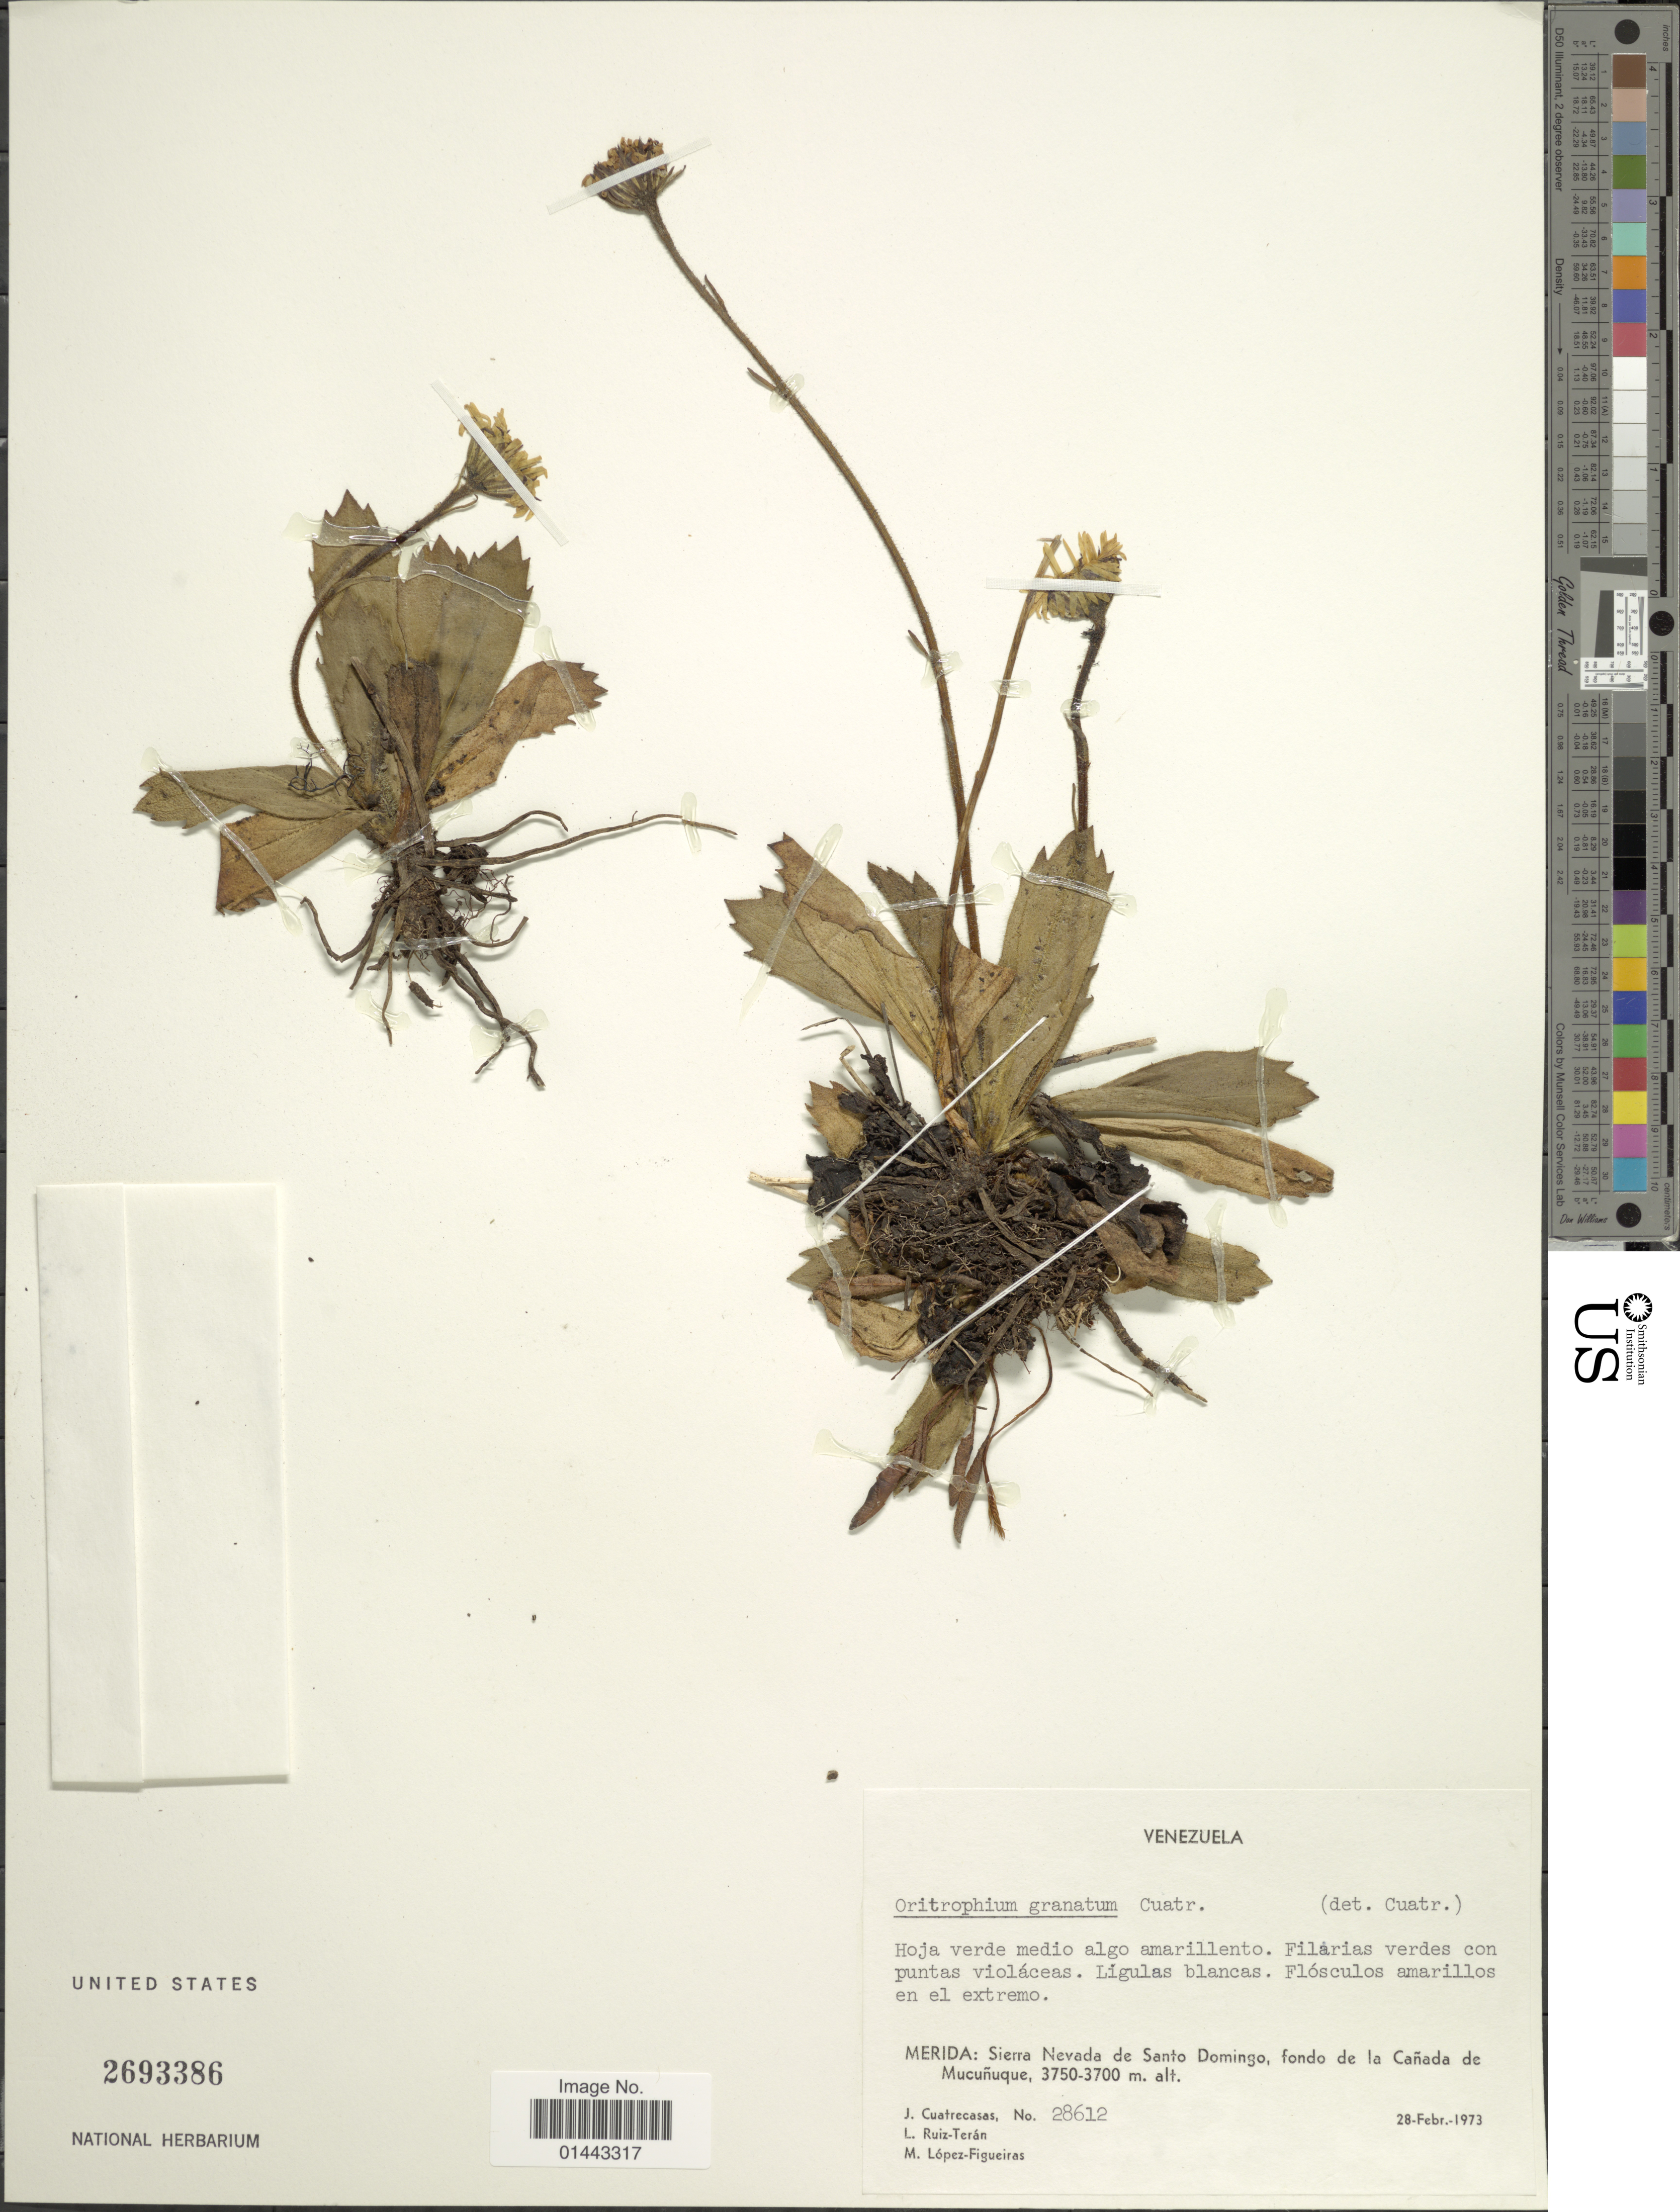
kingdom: Plantae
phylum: Tracheophyta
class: Magnoliopsida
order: Asterales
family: Asteraceae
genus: Oritrophium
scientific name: Oritrophium granatum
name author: Cuatrec.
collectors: J. Cuatrecasas & M. López Figueiras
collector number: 28612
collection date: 1973-02-28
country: Venezuela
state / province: Mérida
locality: Sierra Nevada de Santo Domingo, fondo de la Cañada de Mucuñuque.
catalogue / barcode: US 2693386